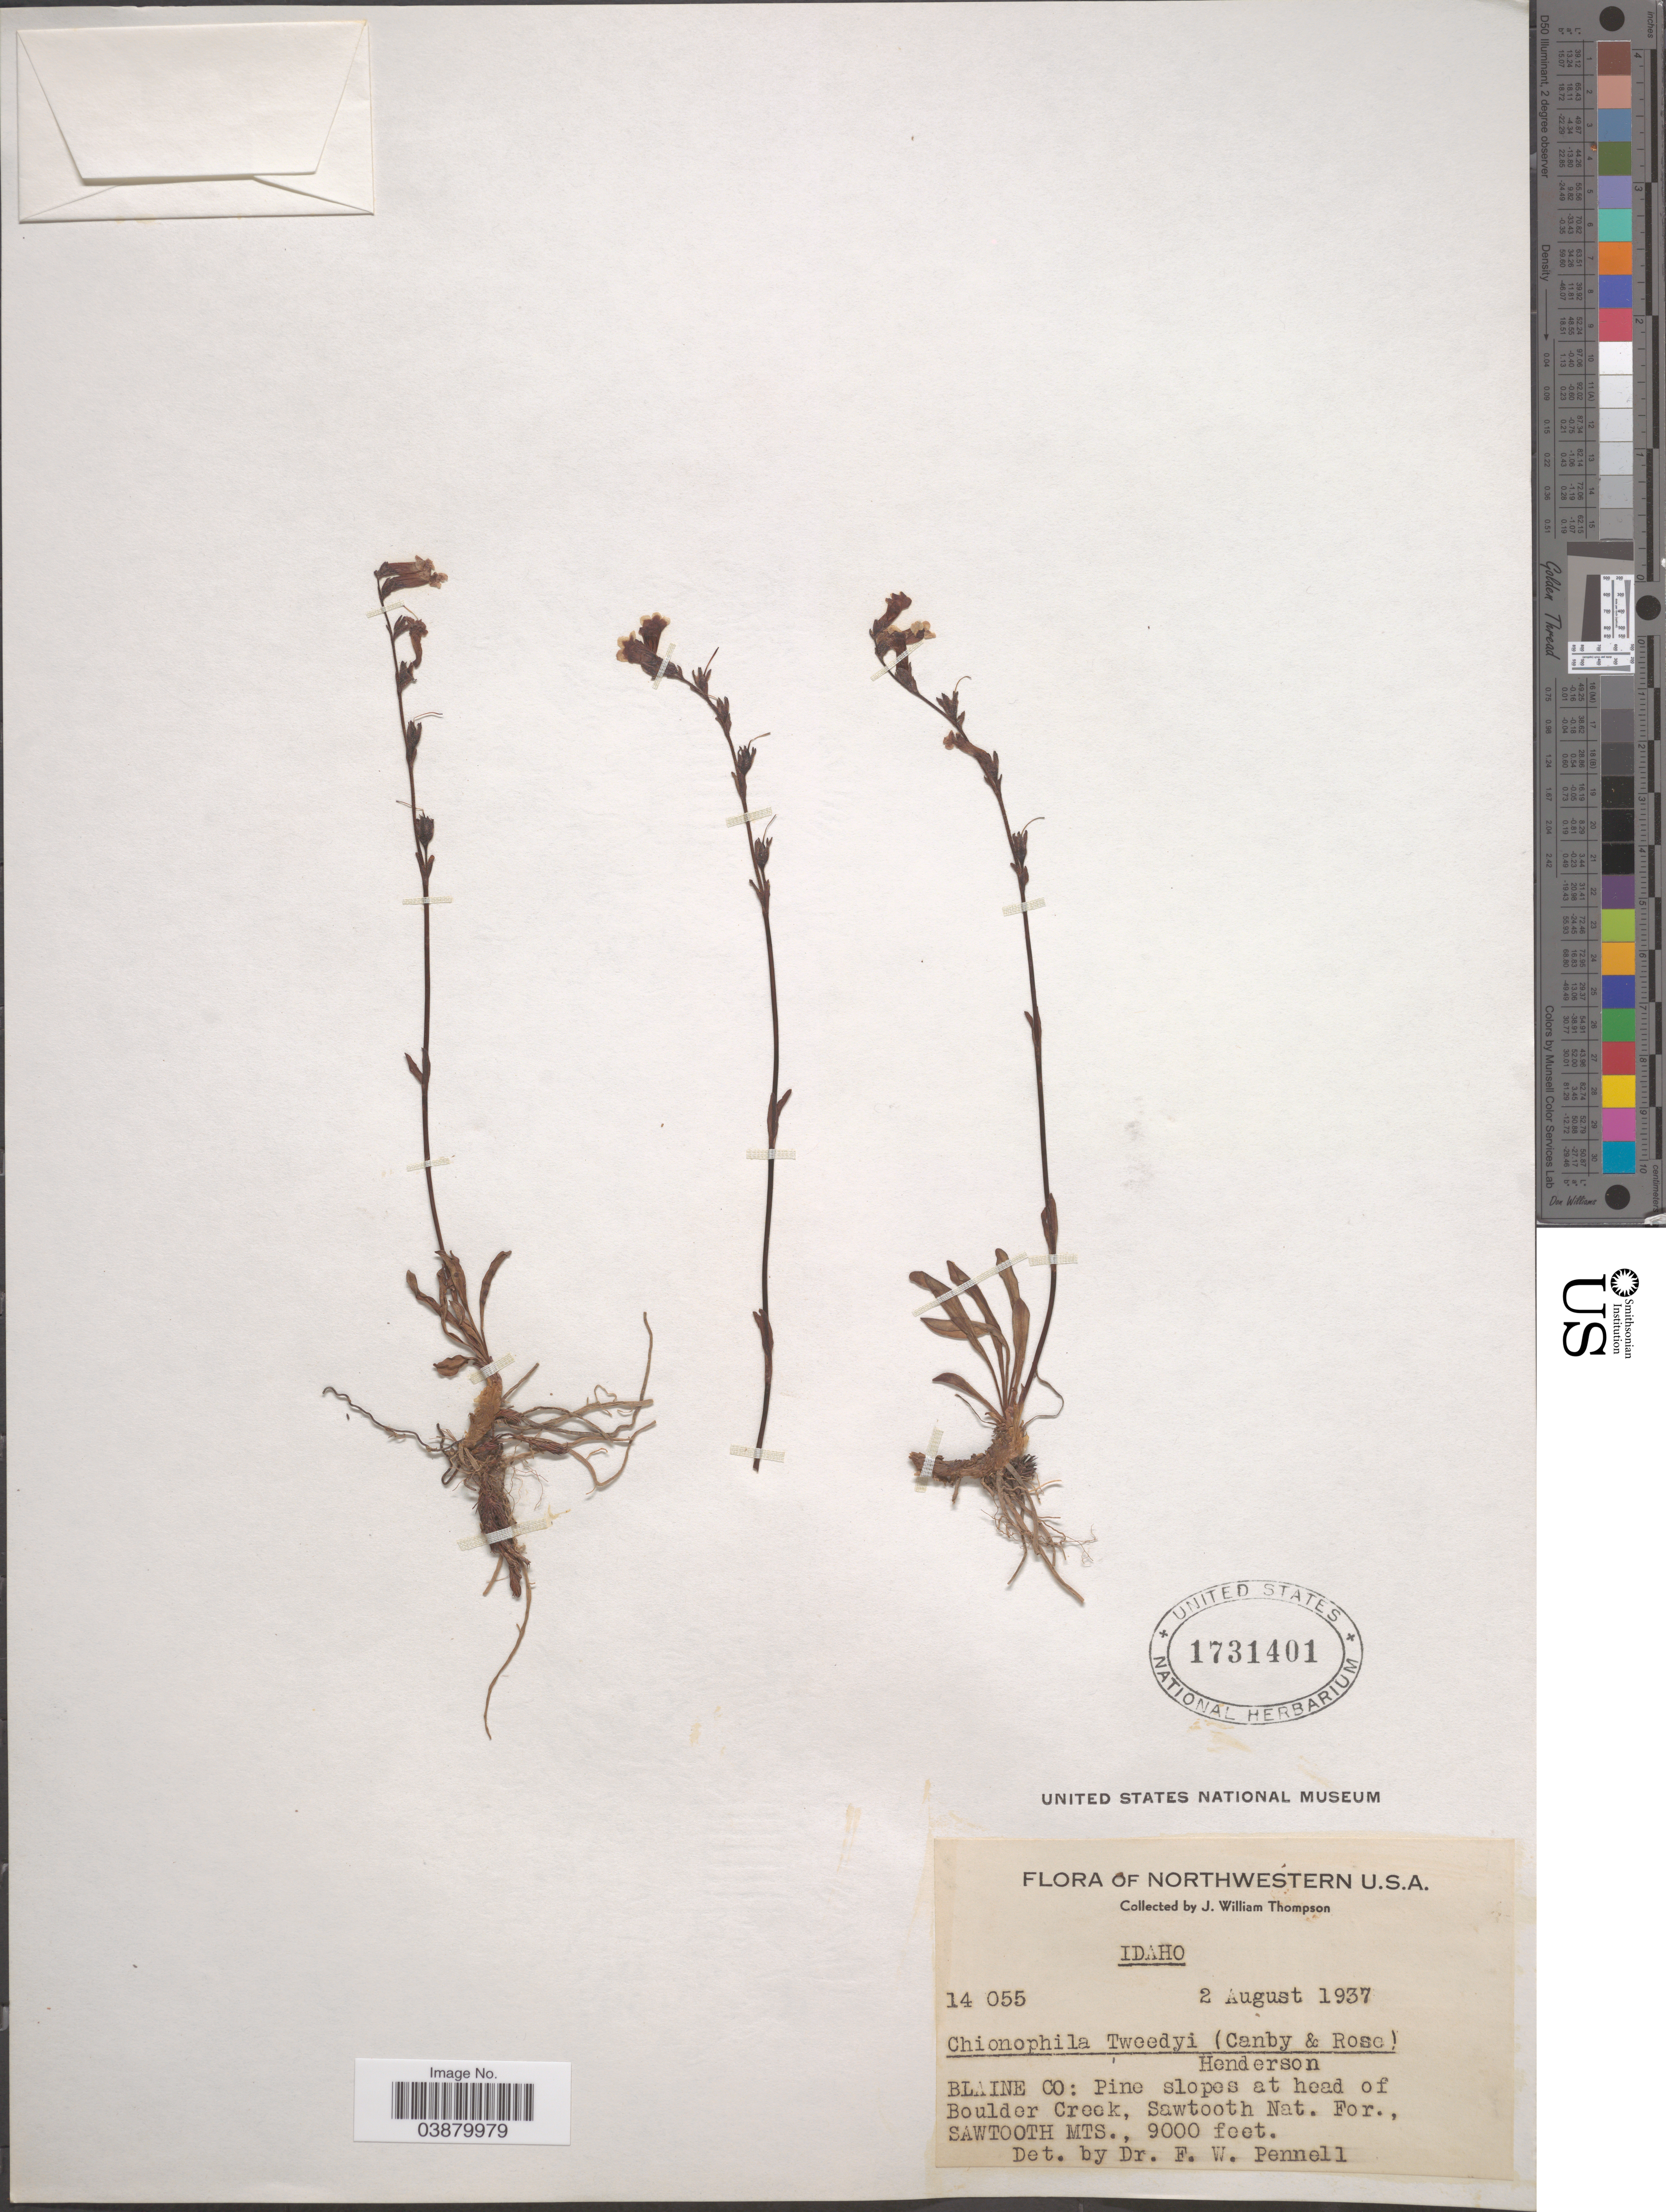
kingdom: Plantae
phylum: Tracheophyta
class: Magnoliopsida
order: Lamiales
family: Plantaginaceae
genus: Chionophila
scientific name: Chionophila tweedyi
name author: (Canby & Rose) Hend.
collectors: J. W. Thompson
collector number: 14055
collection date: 1937-08-02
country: United States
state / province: Idaho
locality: Blaine Co: Pine slopes at head of Boulder Creek, Sawtooth Nat. For., Sawtooth Mts.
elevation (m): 2743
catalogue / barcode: US 1731401